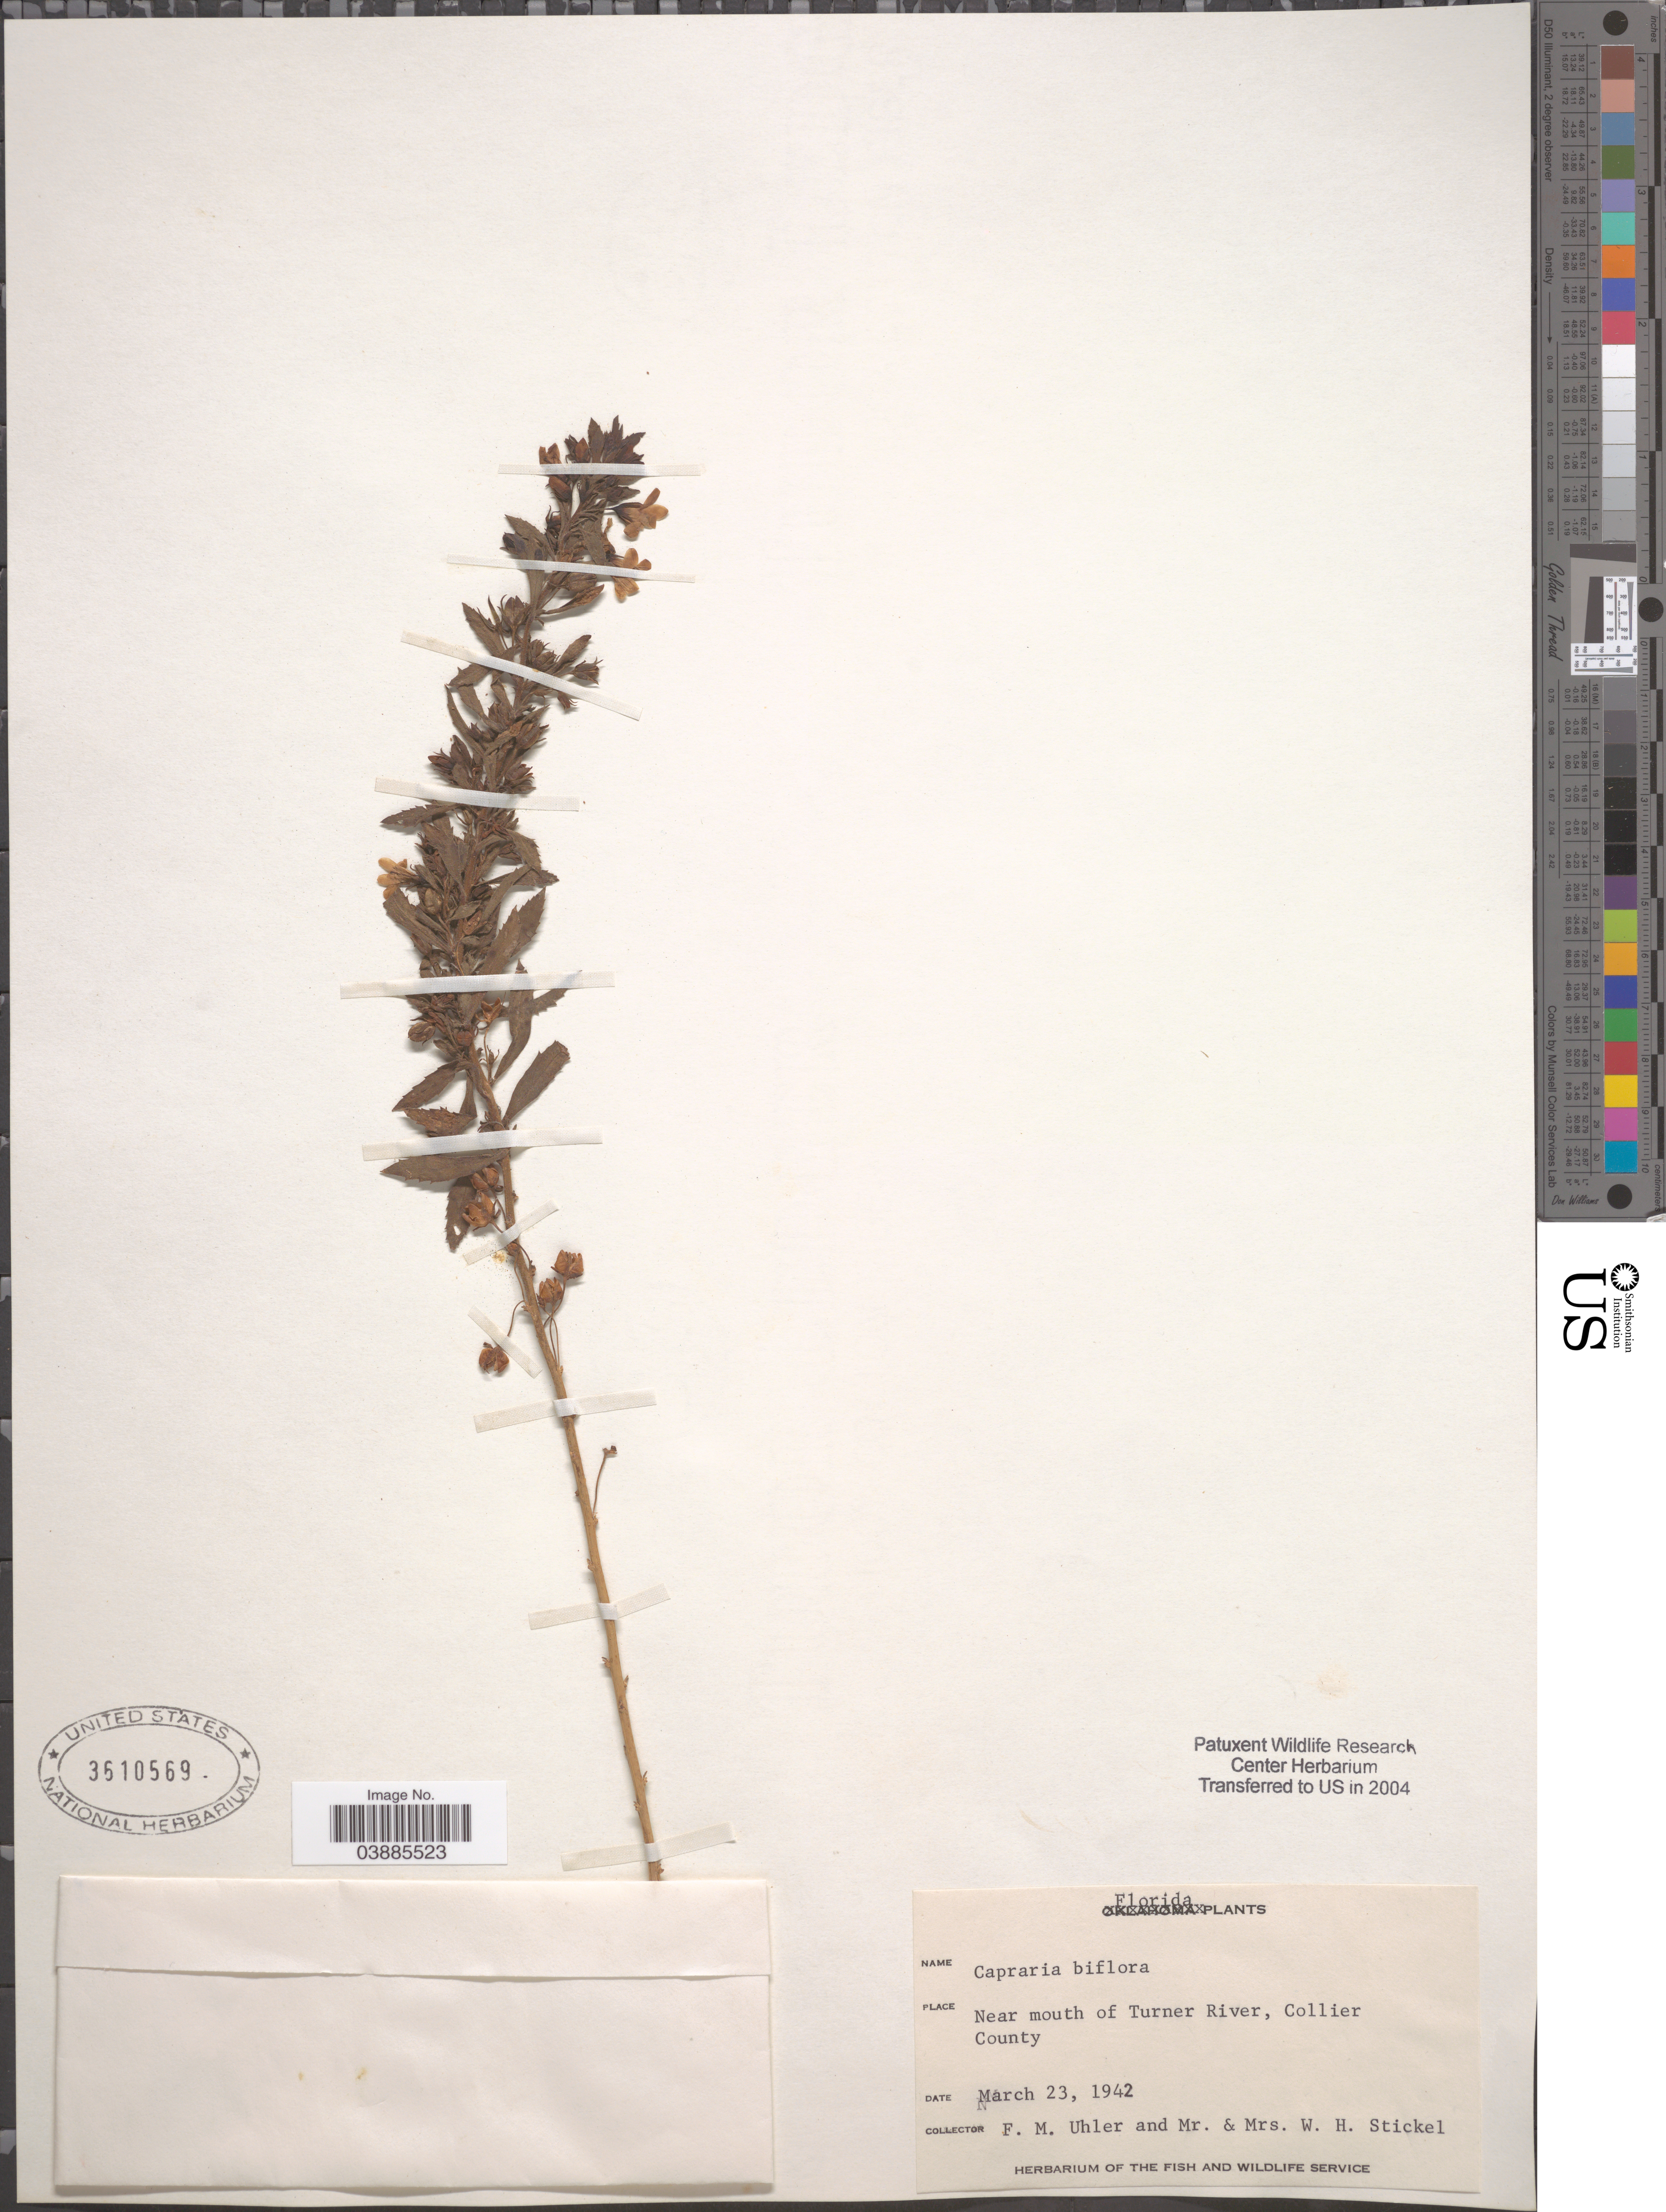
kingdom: Plantae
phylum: Tracheophyta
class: Magnoliopsida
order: Lamiales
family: Scrophulariaceae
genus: Capraria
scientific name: Capraria biflora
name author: L.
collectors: F. M. Uhler, W. Stickel & W. Stickel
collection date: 1942-03-23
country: United States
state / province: Florida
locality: Near mouth of Turner River, Collier County.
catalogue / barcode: US 3610569